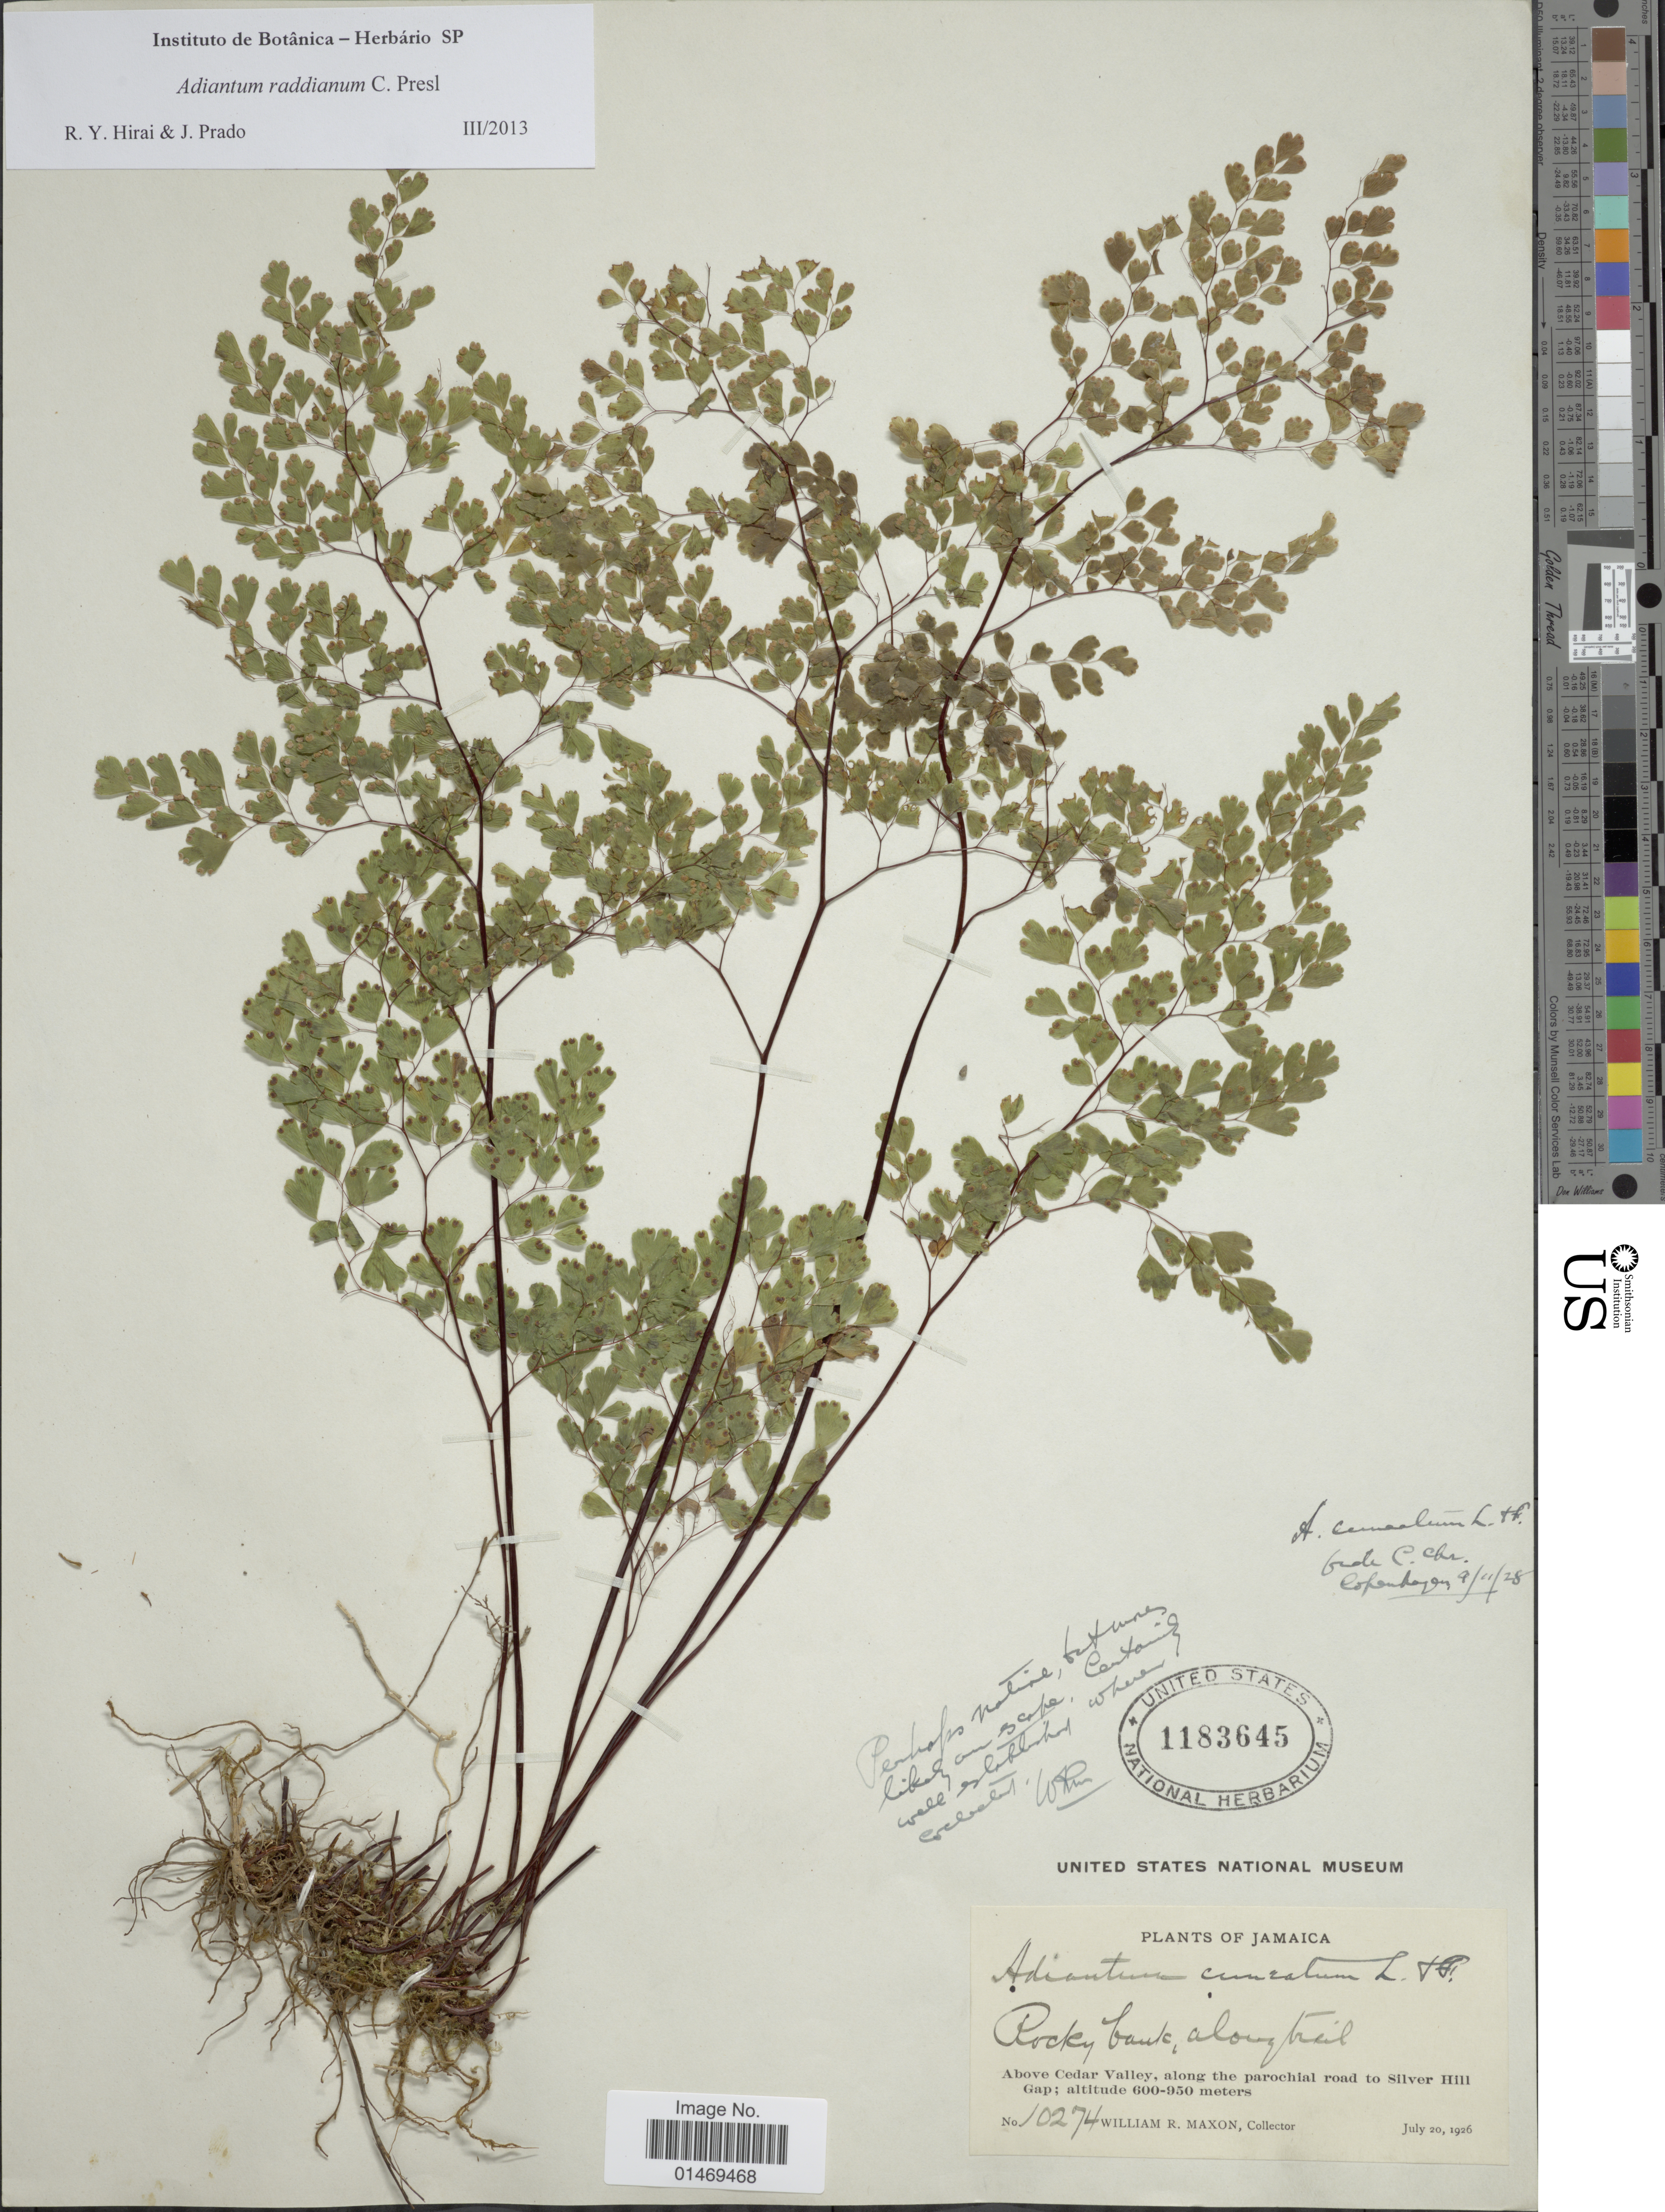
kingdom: Plantae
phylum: Tracheophyta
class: Polypodiopsida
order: Polypodiales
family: Pteridaceae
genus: Adiantum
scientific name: Adiantum raddianum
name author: C. Presl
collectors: W. R. Maxon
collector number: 10274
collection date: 1926-07-20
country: Jamaica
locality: Rocky bank, along trail, above Cedar valley, along the parochial road to Silver Hill Gap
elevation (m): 600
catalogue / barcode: US 1183645